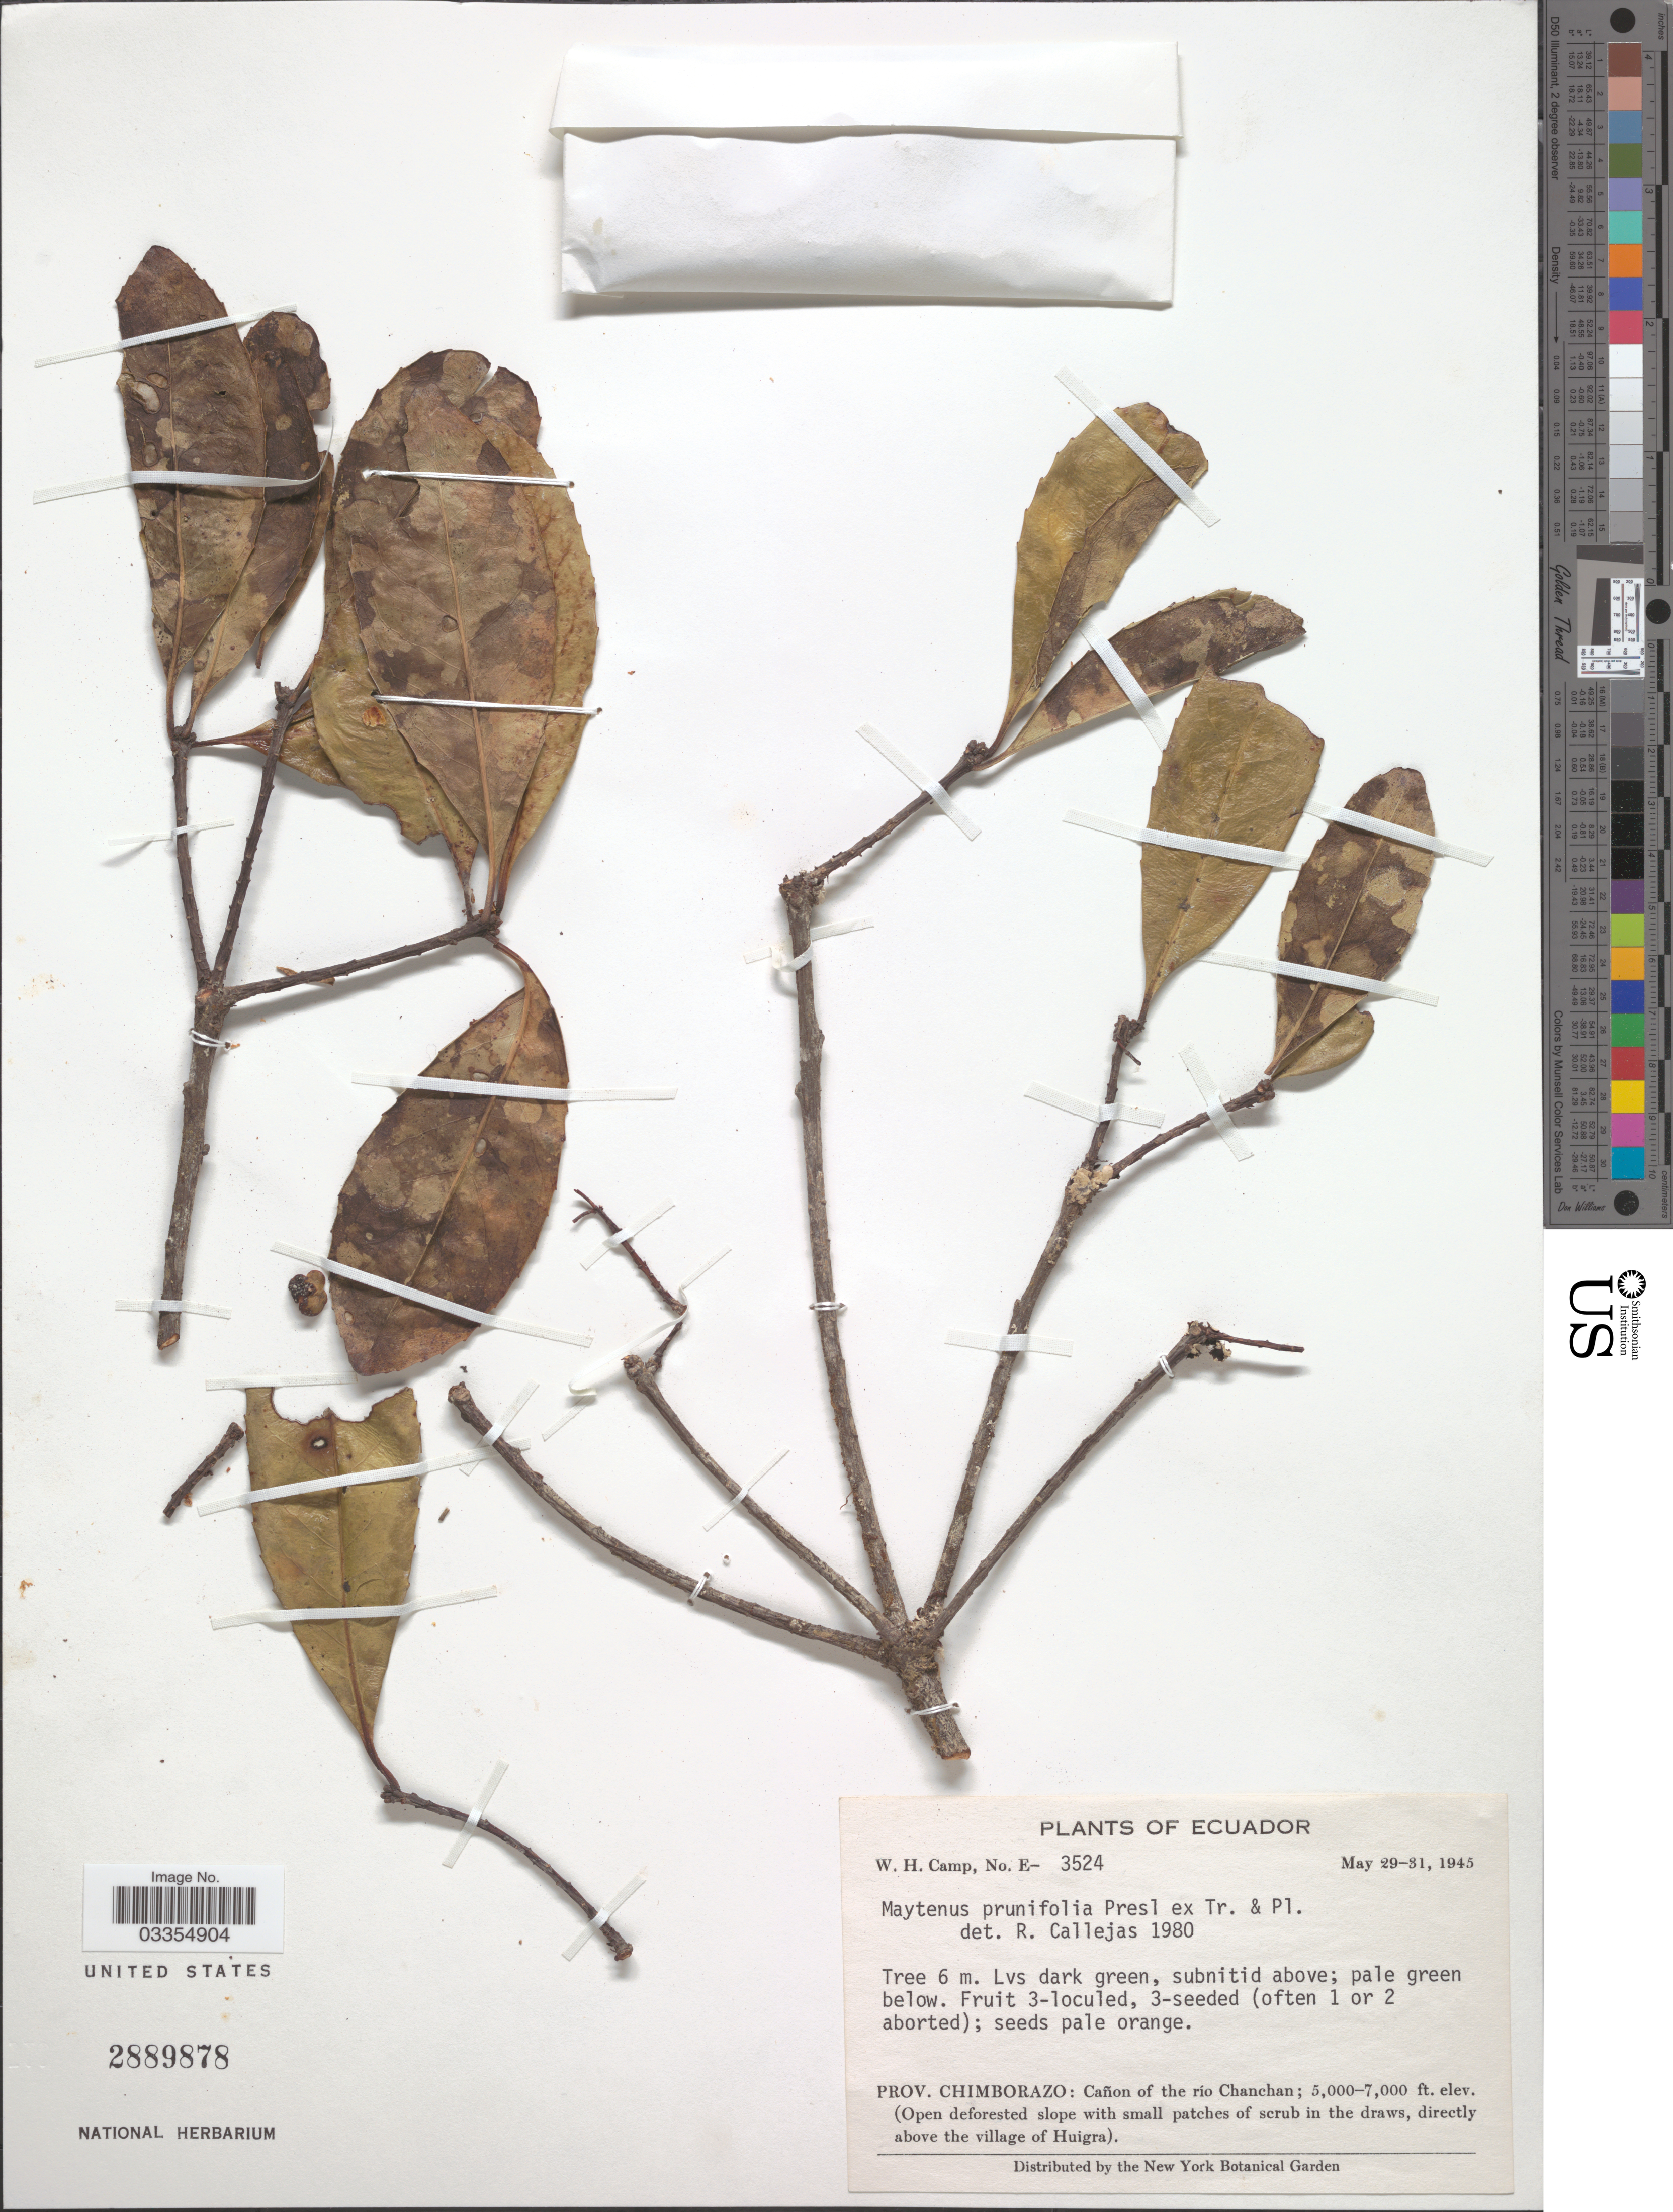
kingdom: Plantae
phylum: Tracheophyta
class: Magnoliopsida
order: Celastrales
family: Celastraceae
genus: Maytenus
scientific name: Maytenus pruinosa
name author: Reissek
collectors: W. H. Camp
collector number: E- 3524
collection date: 1945-05-29/1945-05-31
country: Ecuador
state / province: Chimborazo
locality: Cañon of the río Chanchan. (Open forested slope with small patches of scrub in the draws, directly above the village of Huigra).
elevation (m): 1524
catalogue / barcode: US 2889878